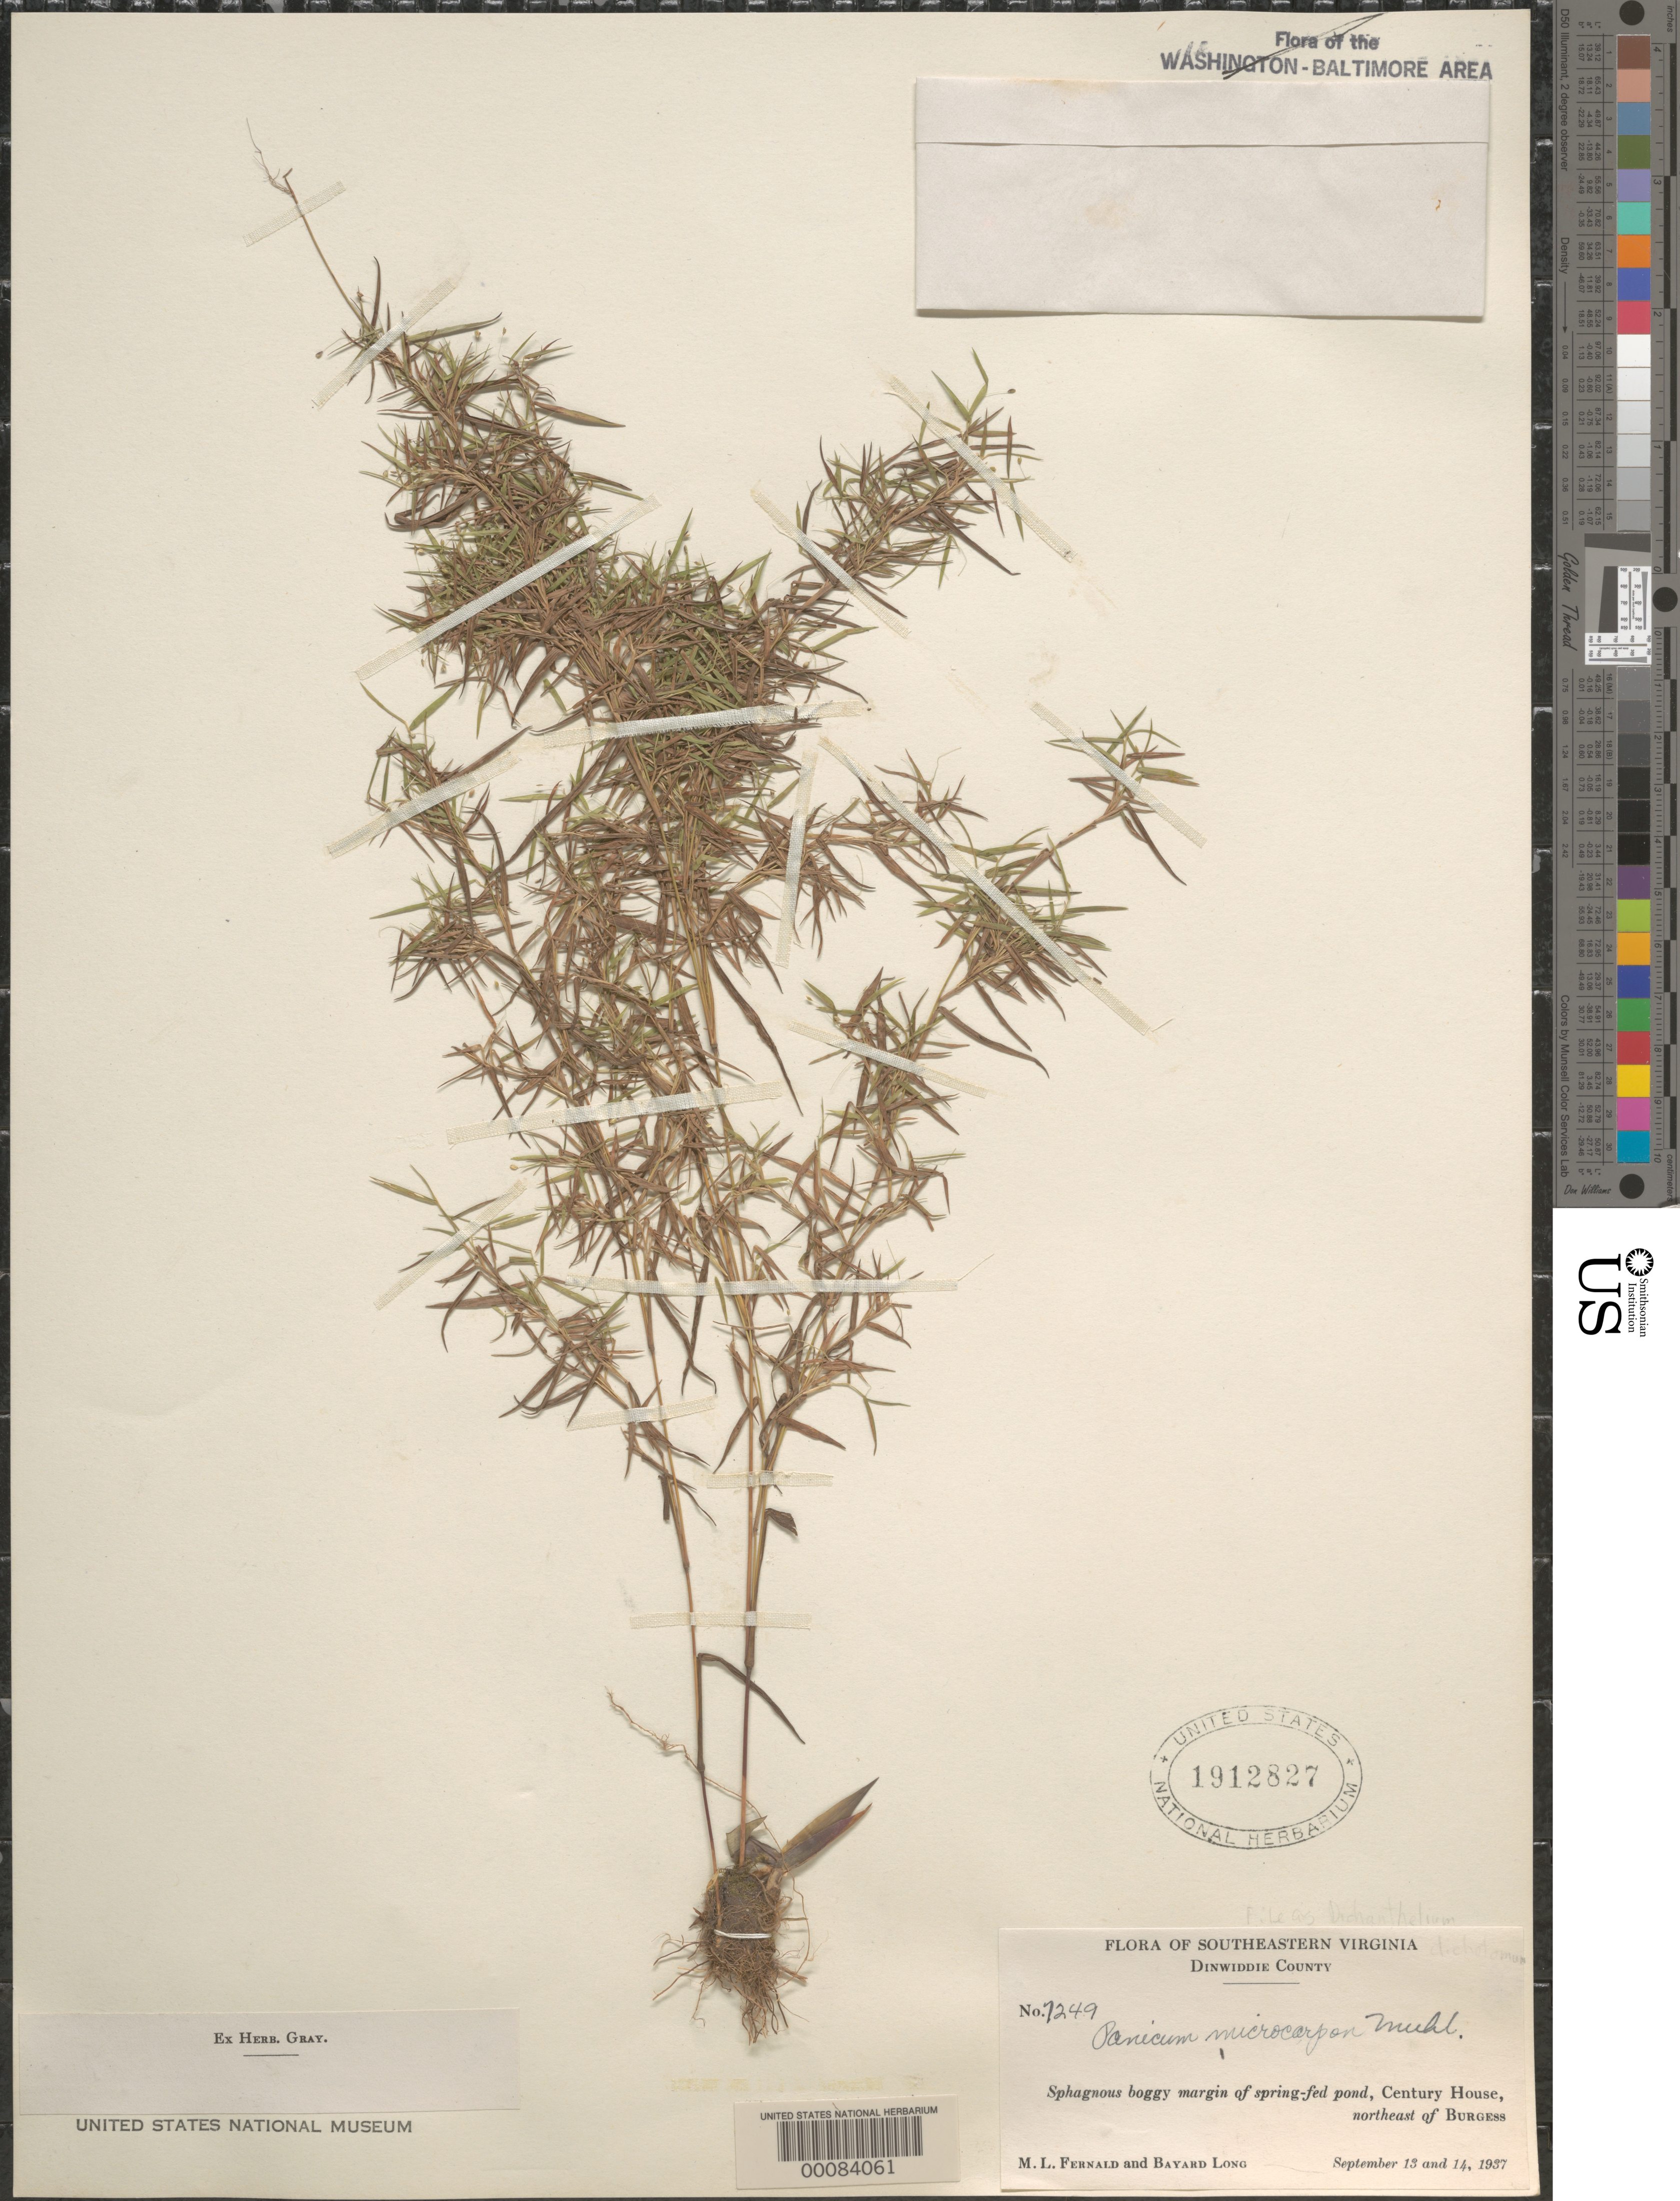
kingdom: Plantae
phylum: Tracheophyta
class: Liliopsida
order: Poales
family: Poaceae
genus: Dichanthelium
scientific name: Dichanthelium dichotomum var. dichotomum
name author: (L.) Gould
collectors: M. L. Fernald & B. H. Long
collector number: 7249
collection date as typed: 13 Sep 1937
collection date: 1937-09-13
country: United States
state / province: Virginia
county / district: Dinwiddie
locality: Century house, NE of Burgess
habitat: Boggy margin of spring-fed pond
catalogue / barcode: US 1912827